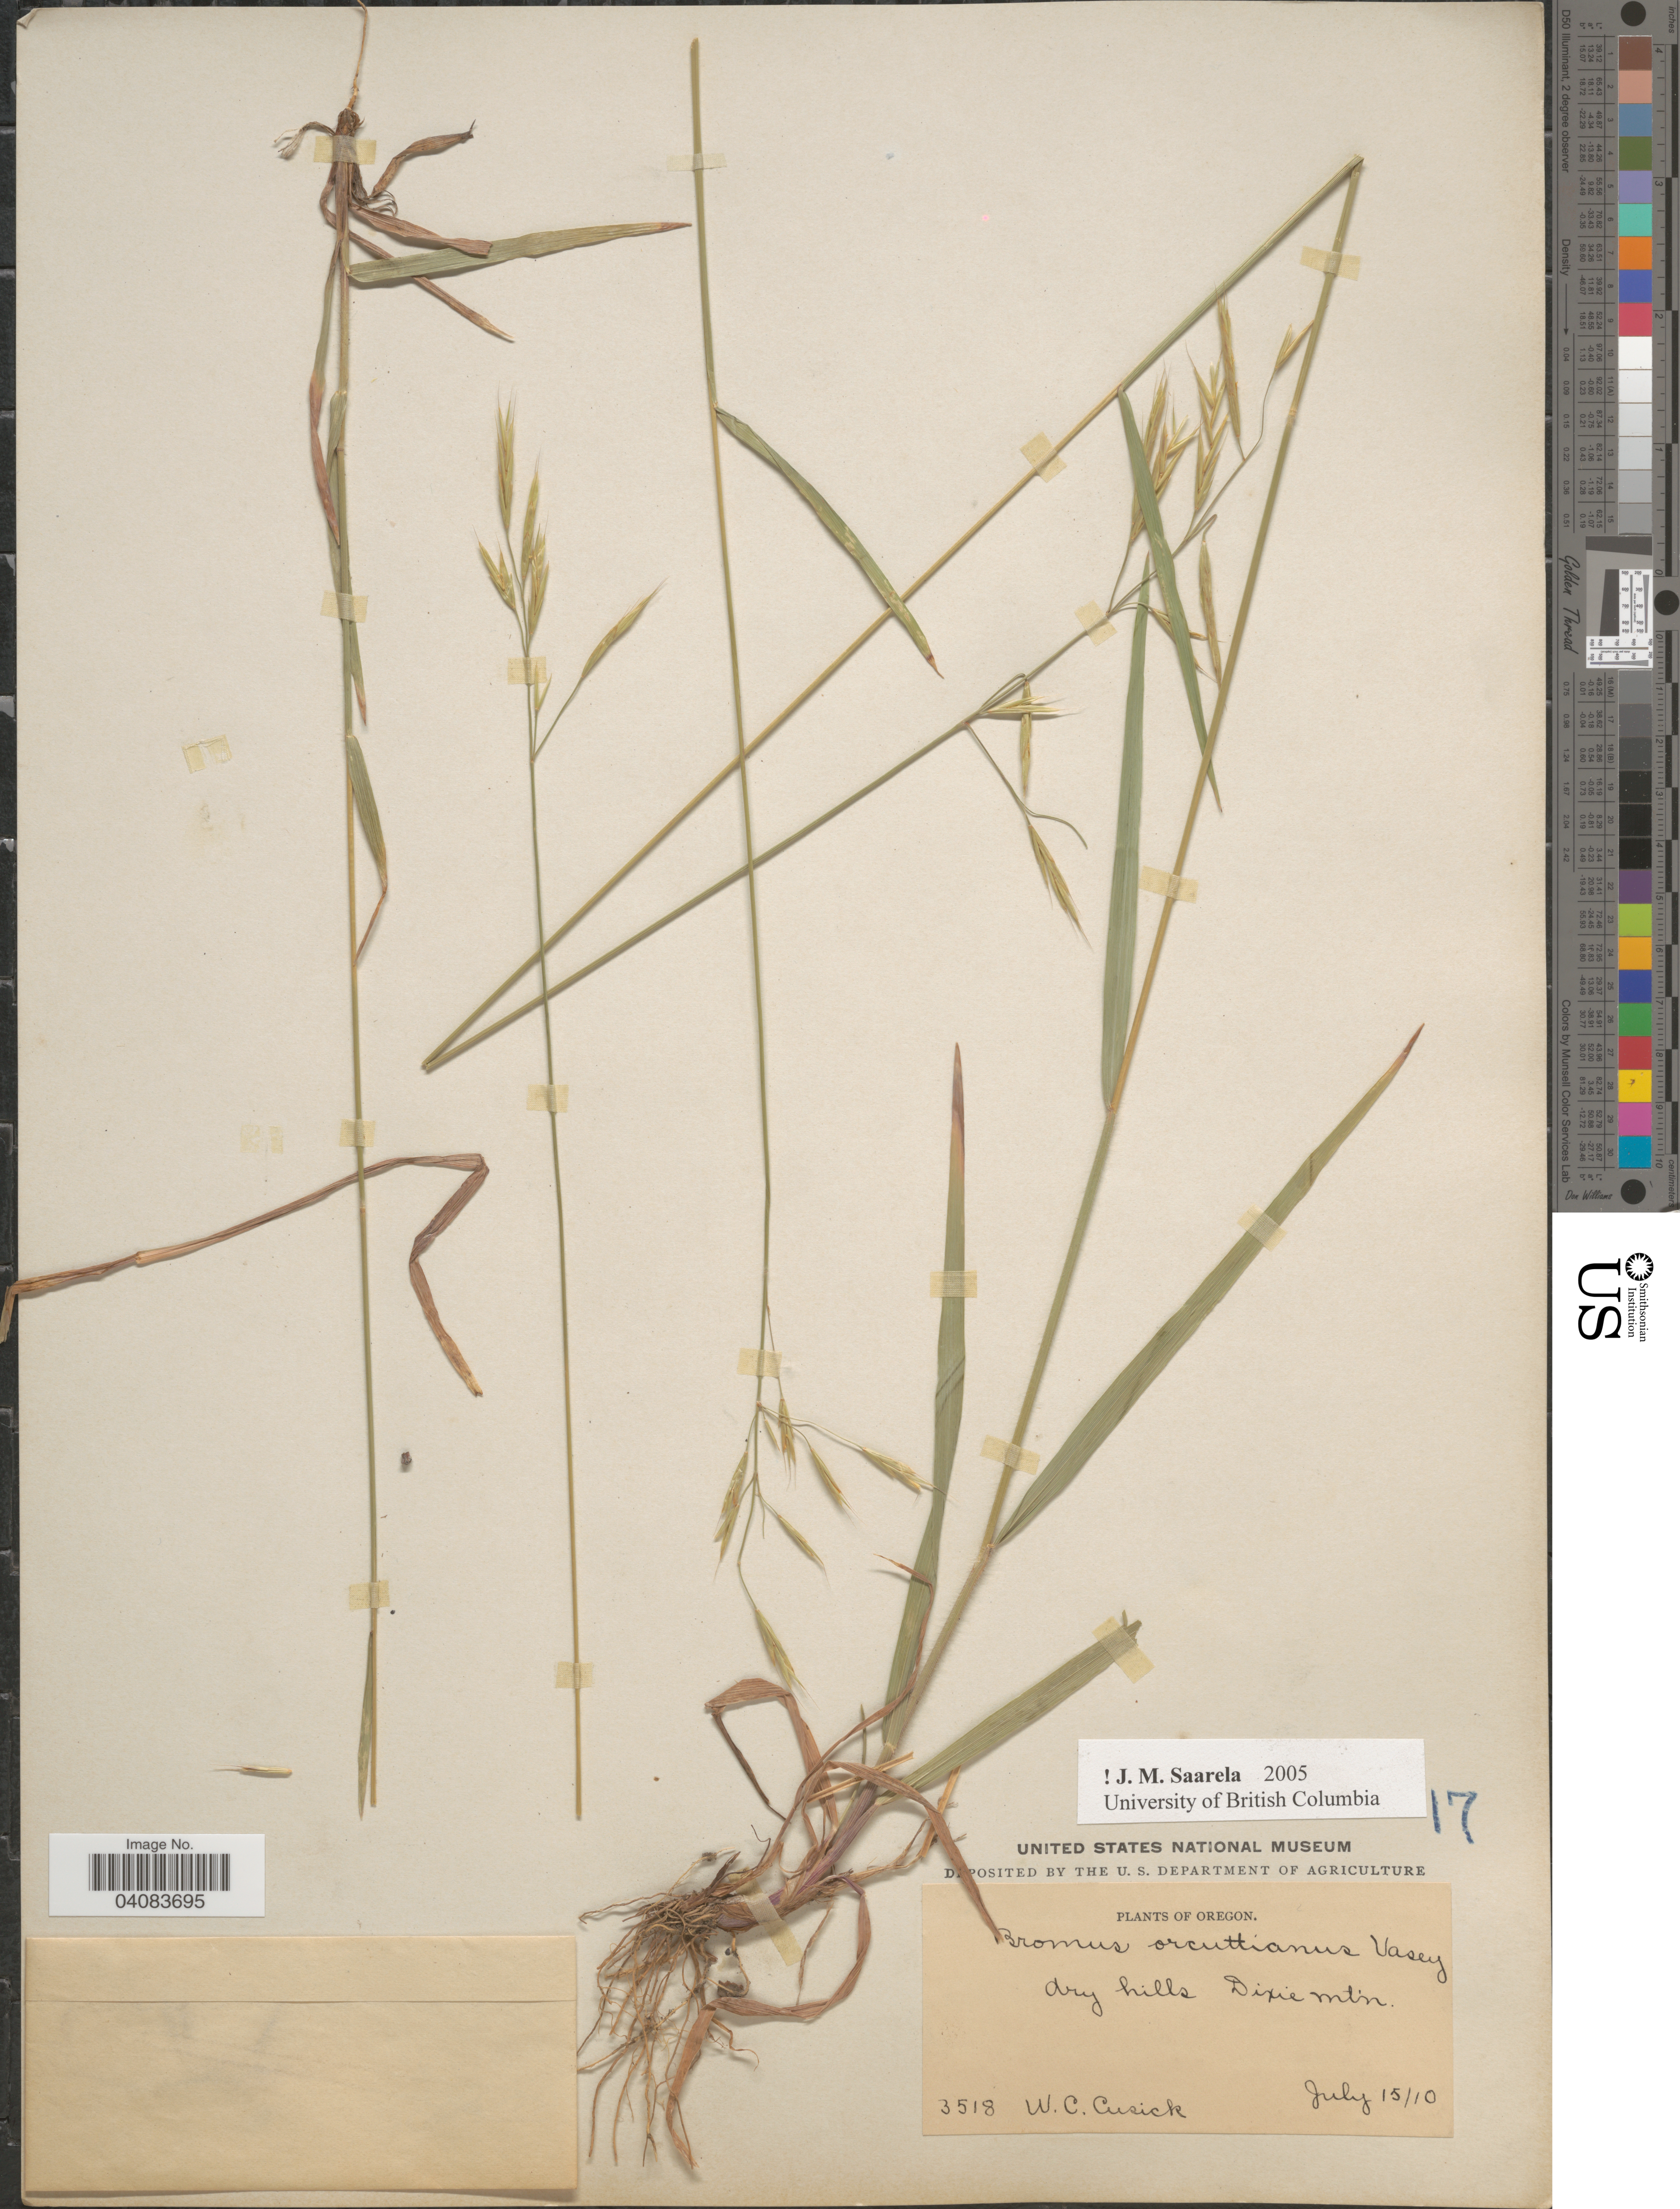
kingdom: Plantae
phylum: Tracheophyta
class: Liliopsida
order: Poales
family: Poaceae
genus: Bromus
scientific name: Bromus orcuttianus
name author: Vasey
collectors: W. C. Cusick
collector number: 3518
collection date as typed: Transcribed d/m/y: 15/7/10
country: United States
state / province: Oregon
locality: Dixie mtn.